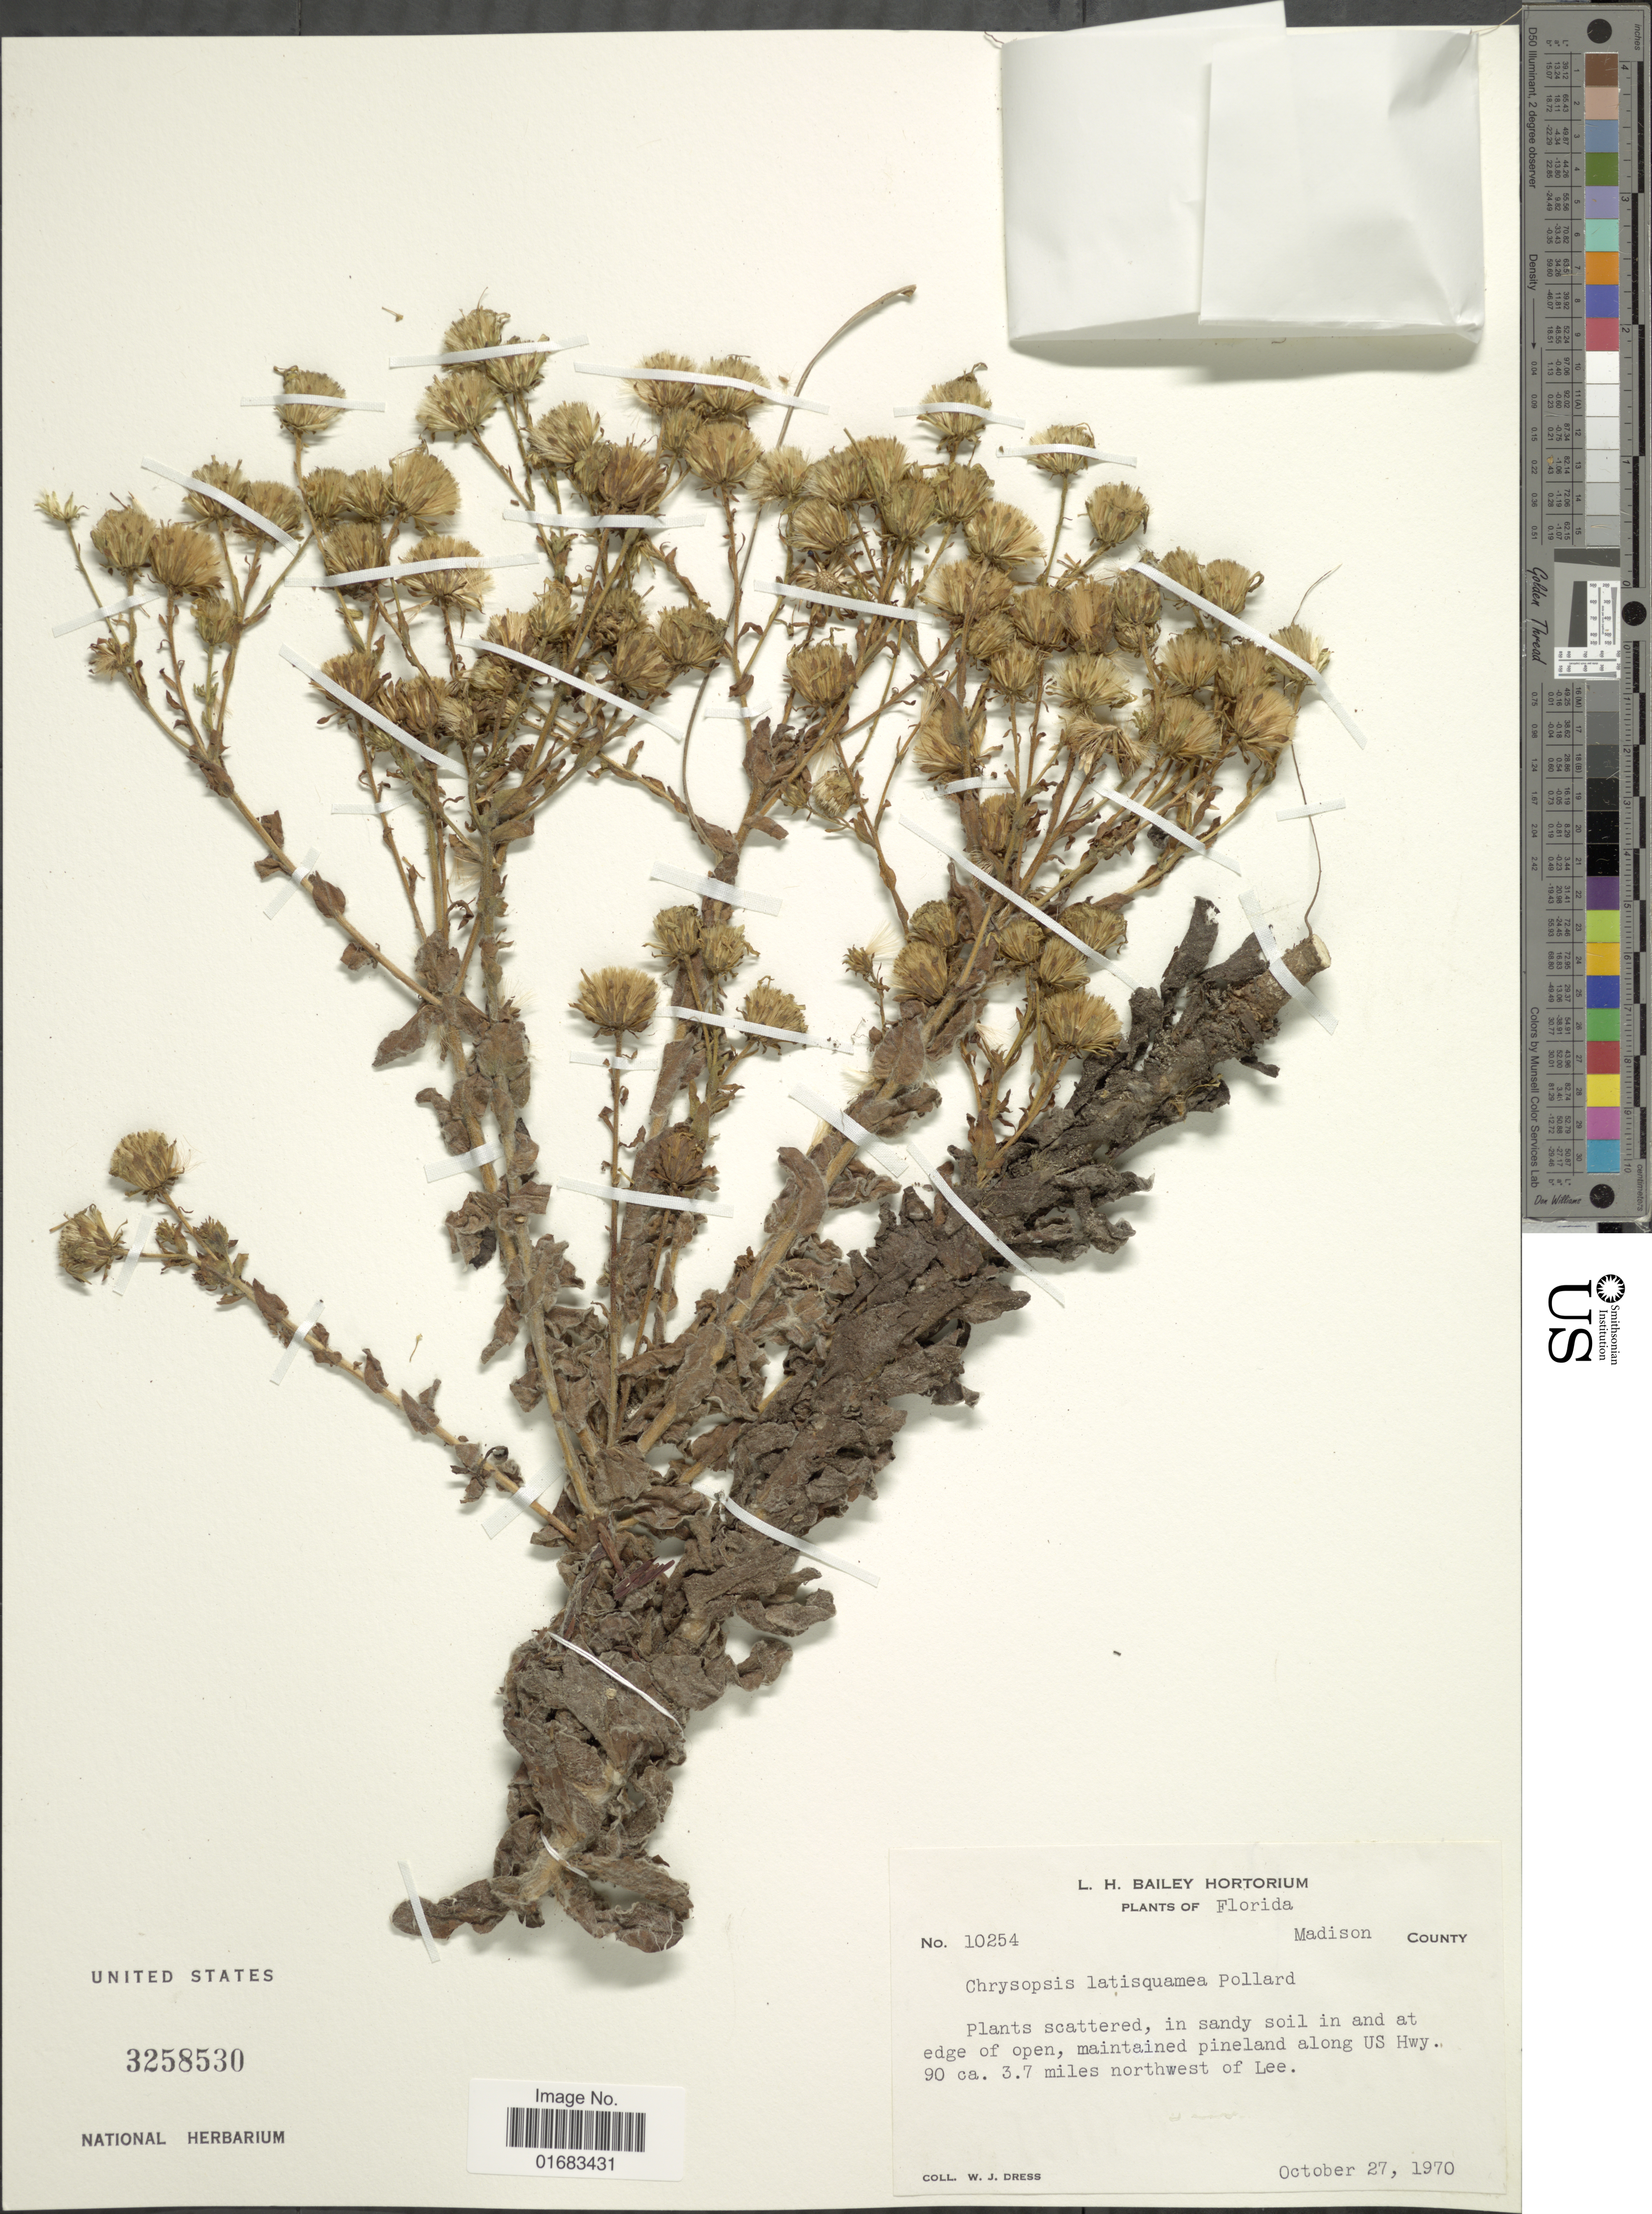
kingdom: Plantae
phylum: Tracheophyta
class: Magnoliopsida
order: Asterales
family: Asteraceae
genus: Chrysopsis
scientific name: Chrysopsis latisquamea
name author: Pollard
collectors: W. Dress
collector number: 10254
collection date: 1970-10-27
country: United States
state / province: Florida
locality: Florida. Madison County. maintained pineland along US Hwy. 90 ca. 3.7 miles northwest of Lee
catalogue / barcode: US 3258530